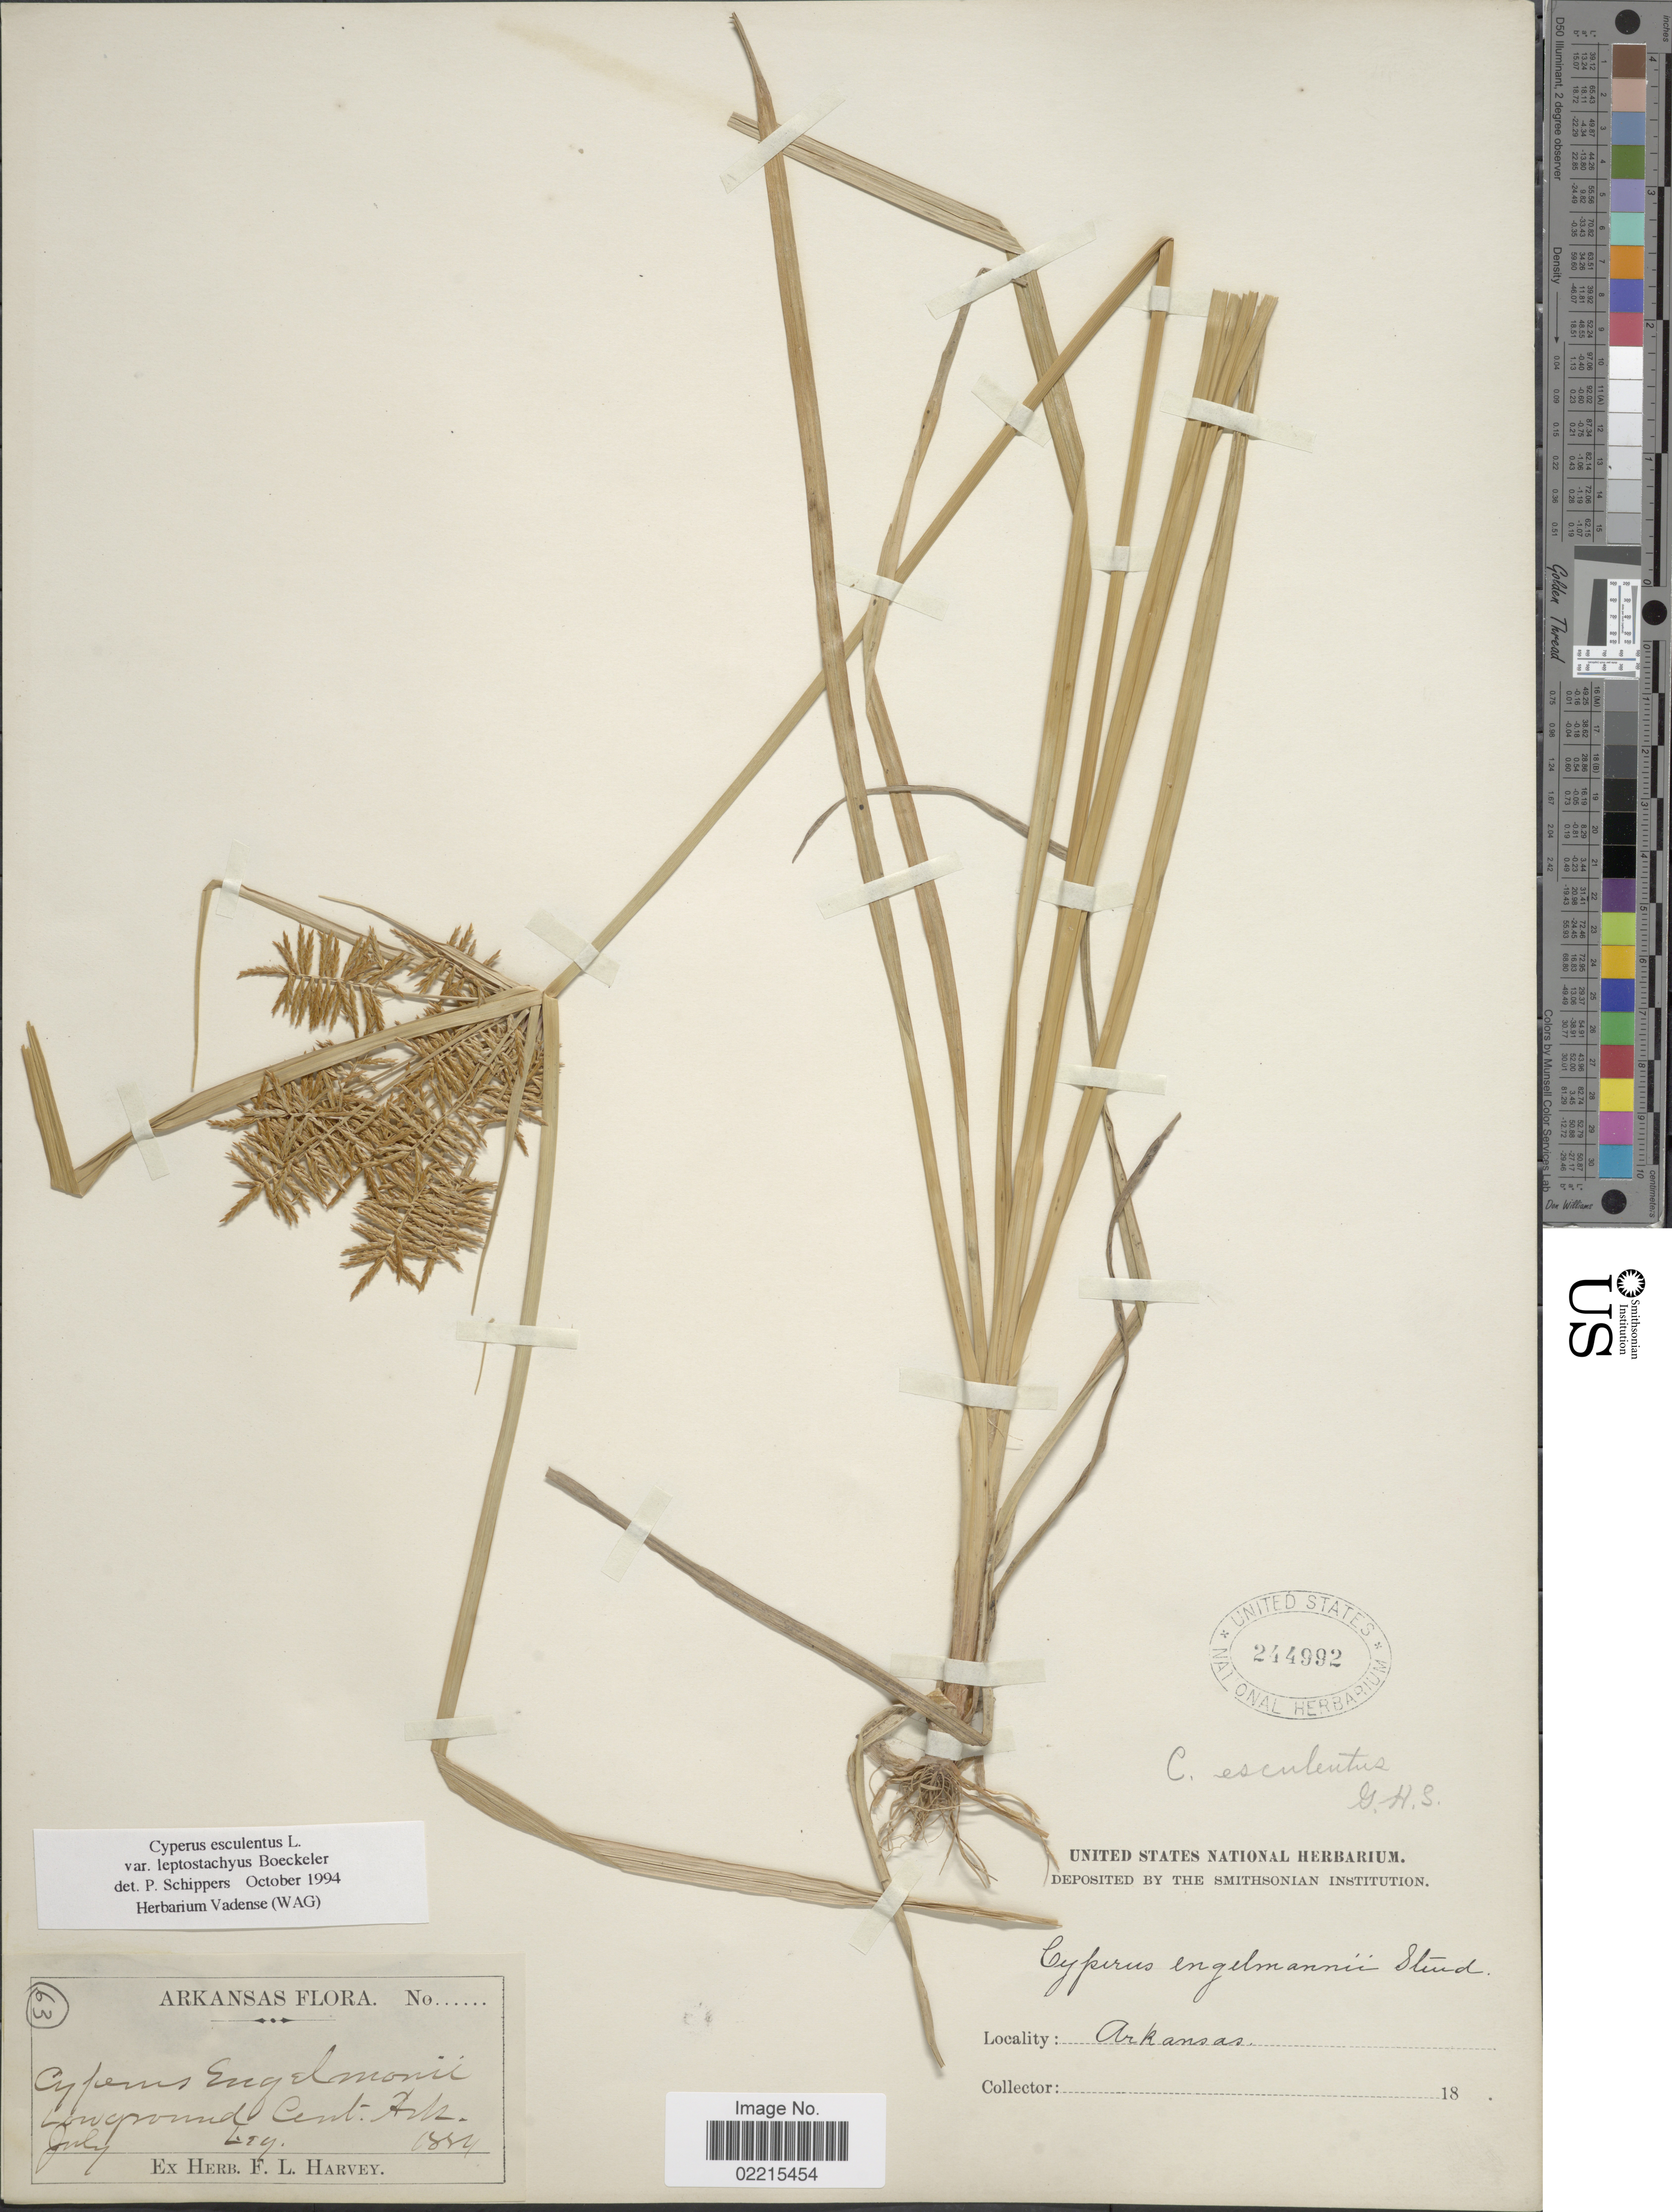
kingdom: Plantae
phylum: Tracheophyta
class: Liliopsida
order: Poales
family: Cyperaceae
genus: Cyperus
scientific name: Cyperus esculentus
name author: L.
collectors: ex herb. F. L. Harvey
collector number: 63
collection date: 1884-07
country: United States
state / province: Arkansas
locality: Low ground Cent Ark.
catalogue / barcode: US 244992